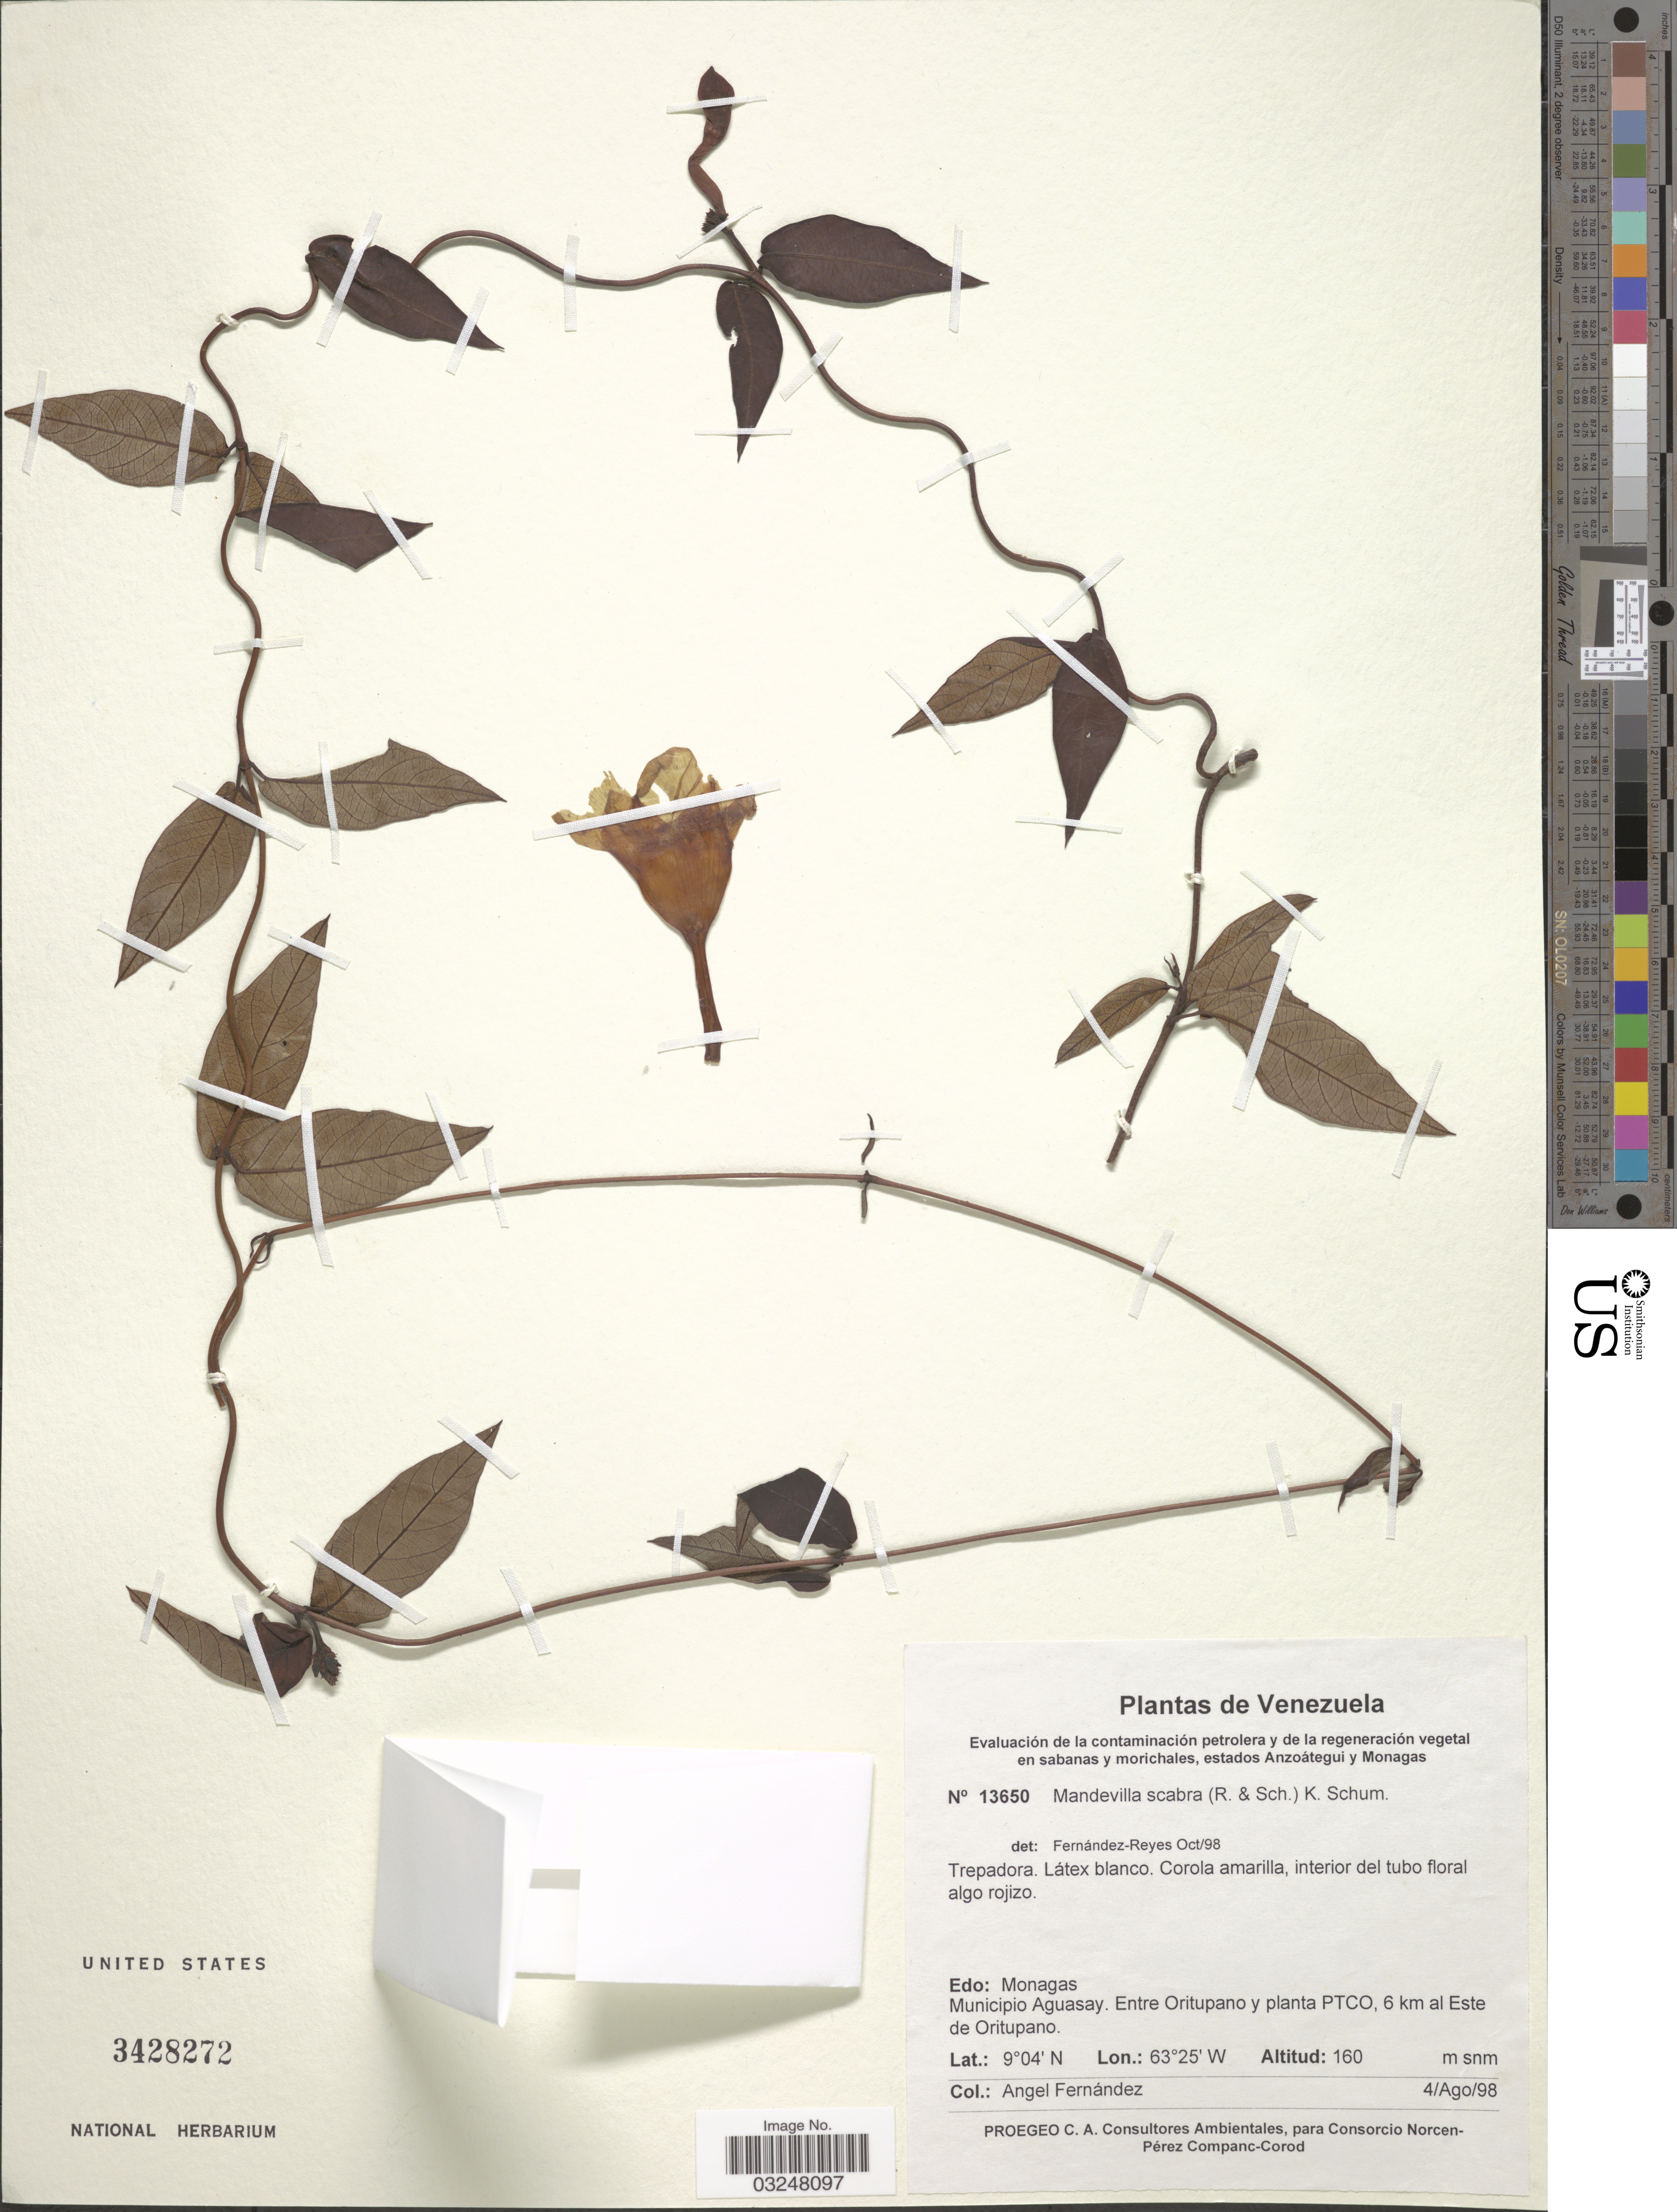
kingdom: Plantae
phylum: Tracheophyta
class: Magnoliopsida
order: Gentianales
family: Apocynaceae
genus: Mandevilla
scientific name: Mandevilla scabra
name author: (Hoffmanns. ex Roem. & Schult.) K. Schum.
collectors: Á. Fernández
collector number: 13650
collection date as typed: Transcribed d/m/y: 4/8/98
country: Venezuela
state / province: Monagas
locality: Municipio Aguasay. Entre Oritupano y planta PTCO, 6 km al Este de Oritupano.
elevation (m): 160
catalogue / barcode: US 3428272